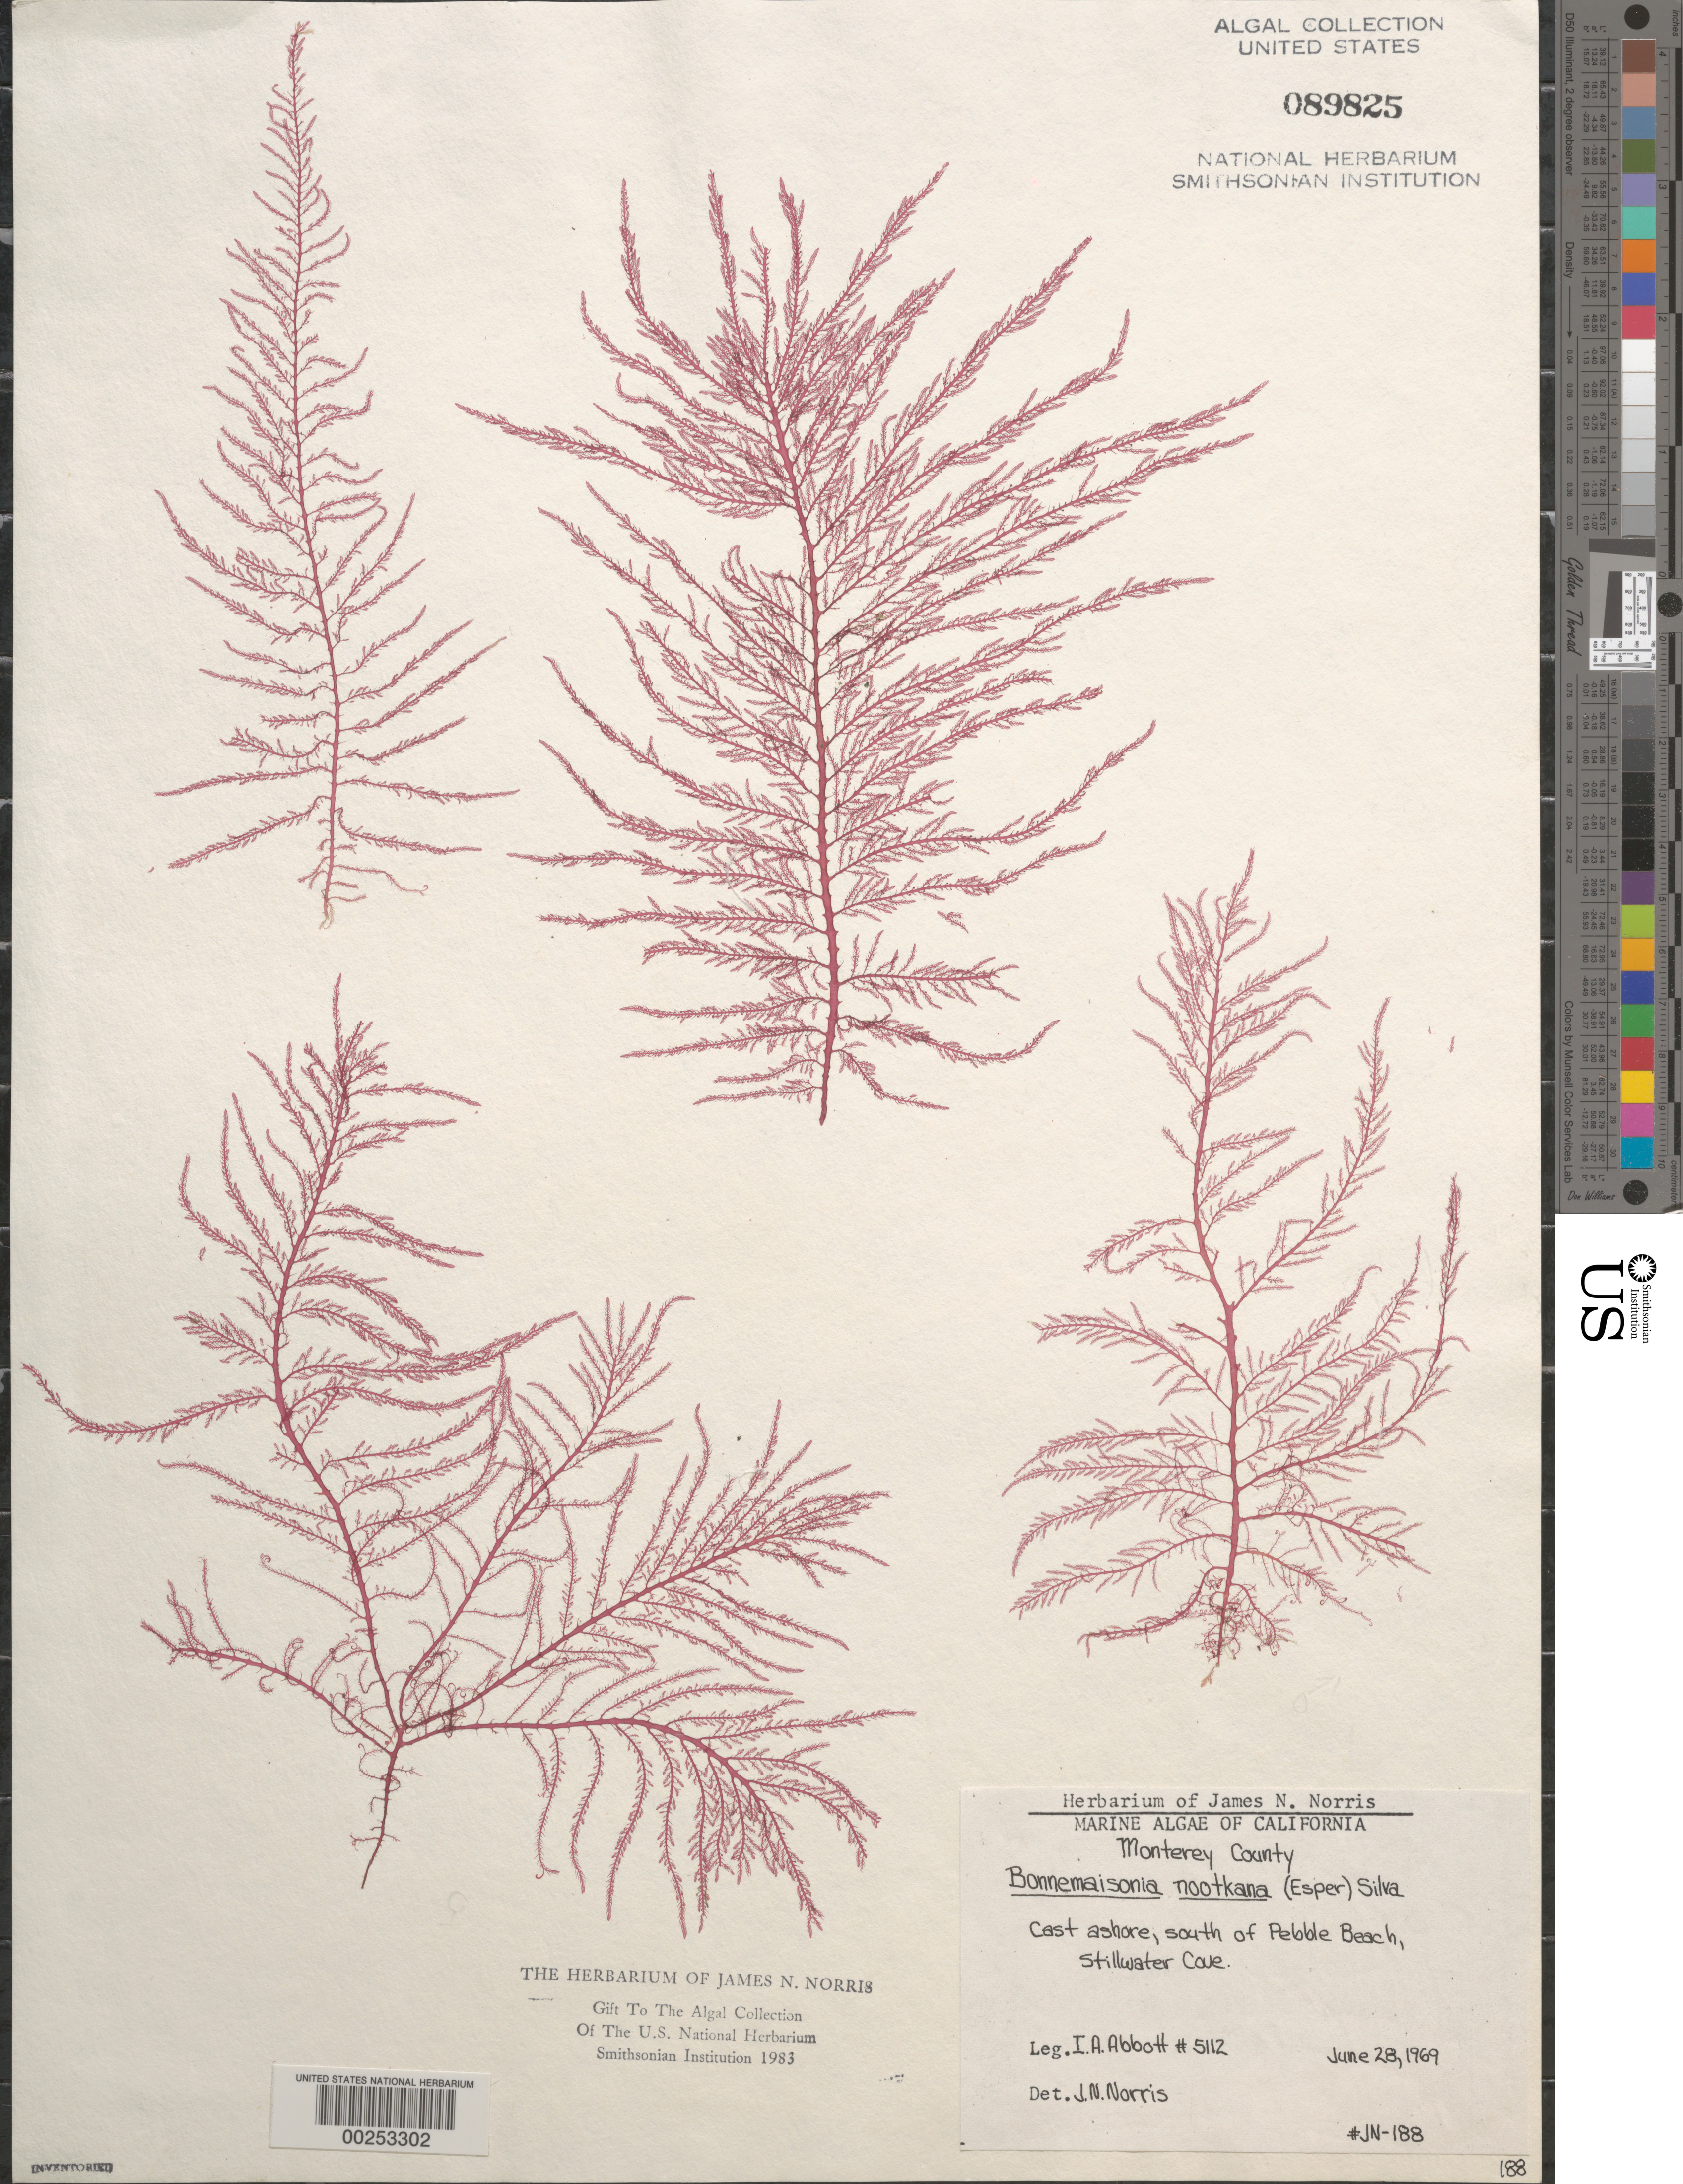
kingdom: Plantae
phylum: Rhodophyta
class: Florideophyceae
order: Bonnemaisoniales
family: Bonnemaisoniaceae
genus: Bonnemaisonia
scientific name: Bonnemaisonia nootkana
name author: (Esper) P.C. Silva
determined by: Norris, James N.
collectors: I. A. Abbott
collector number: IAA 5112 & JN-188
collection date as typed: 28 Jun 1969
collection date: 1969-06-28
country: United States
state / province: California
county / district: Monterey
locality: Stillwater Cove, south of Pebble Beach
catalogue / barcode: US 89825